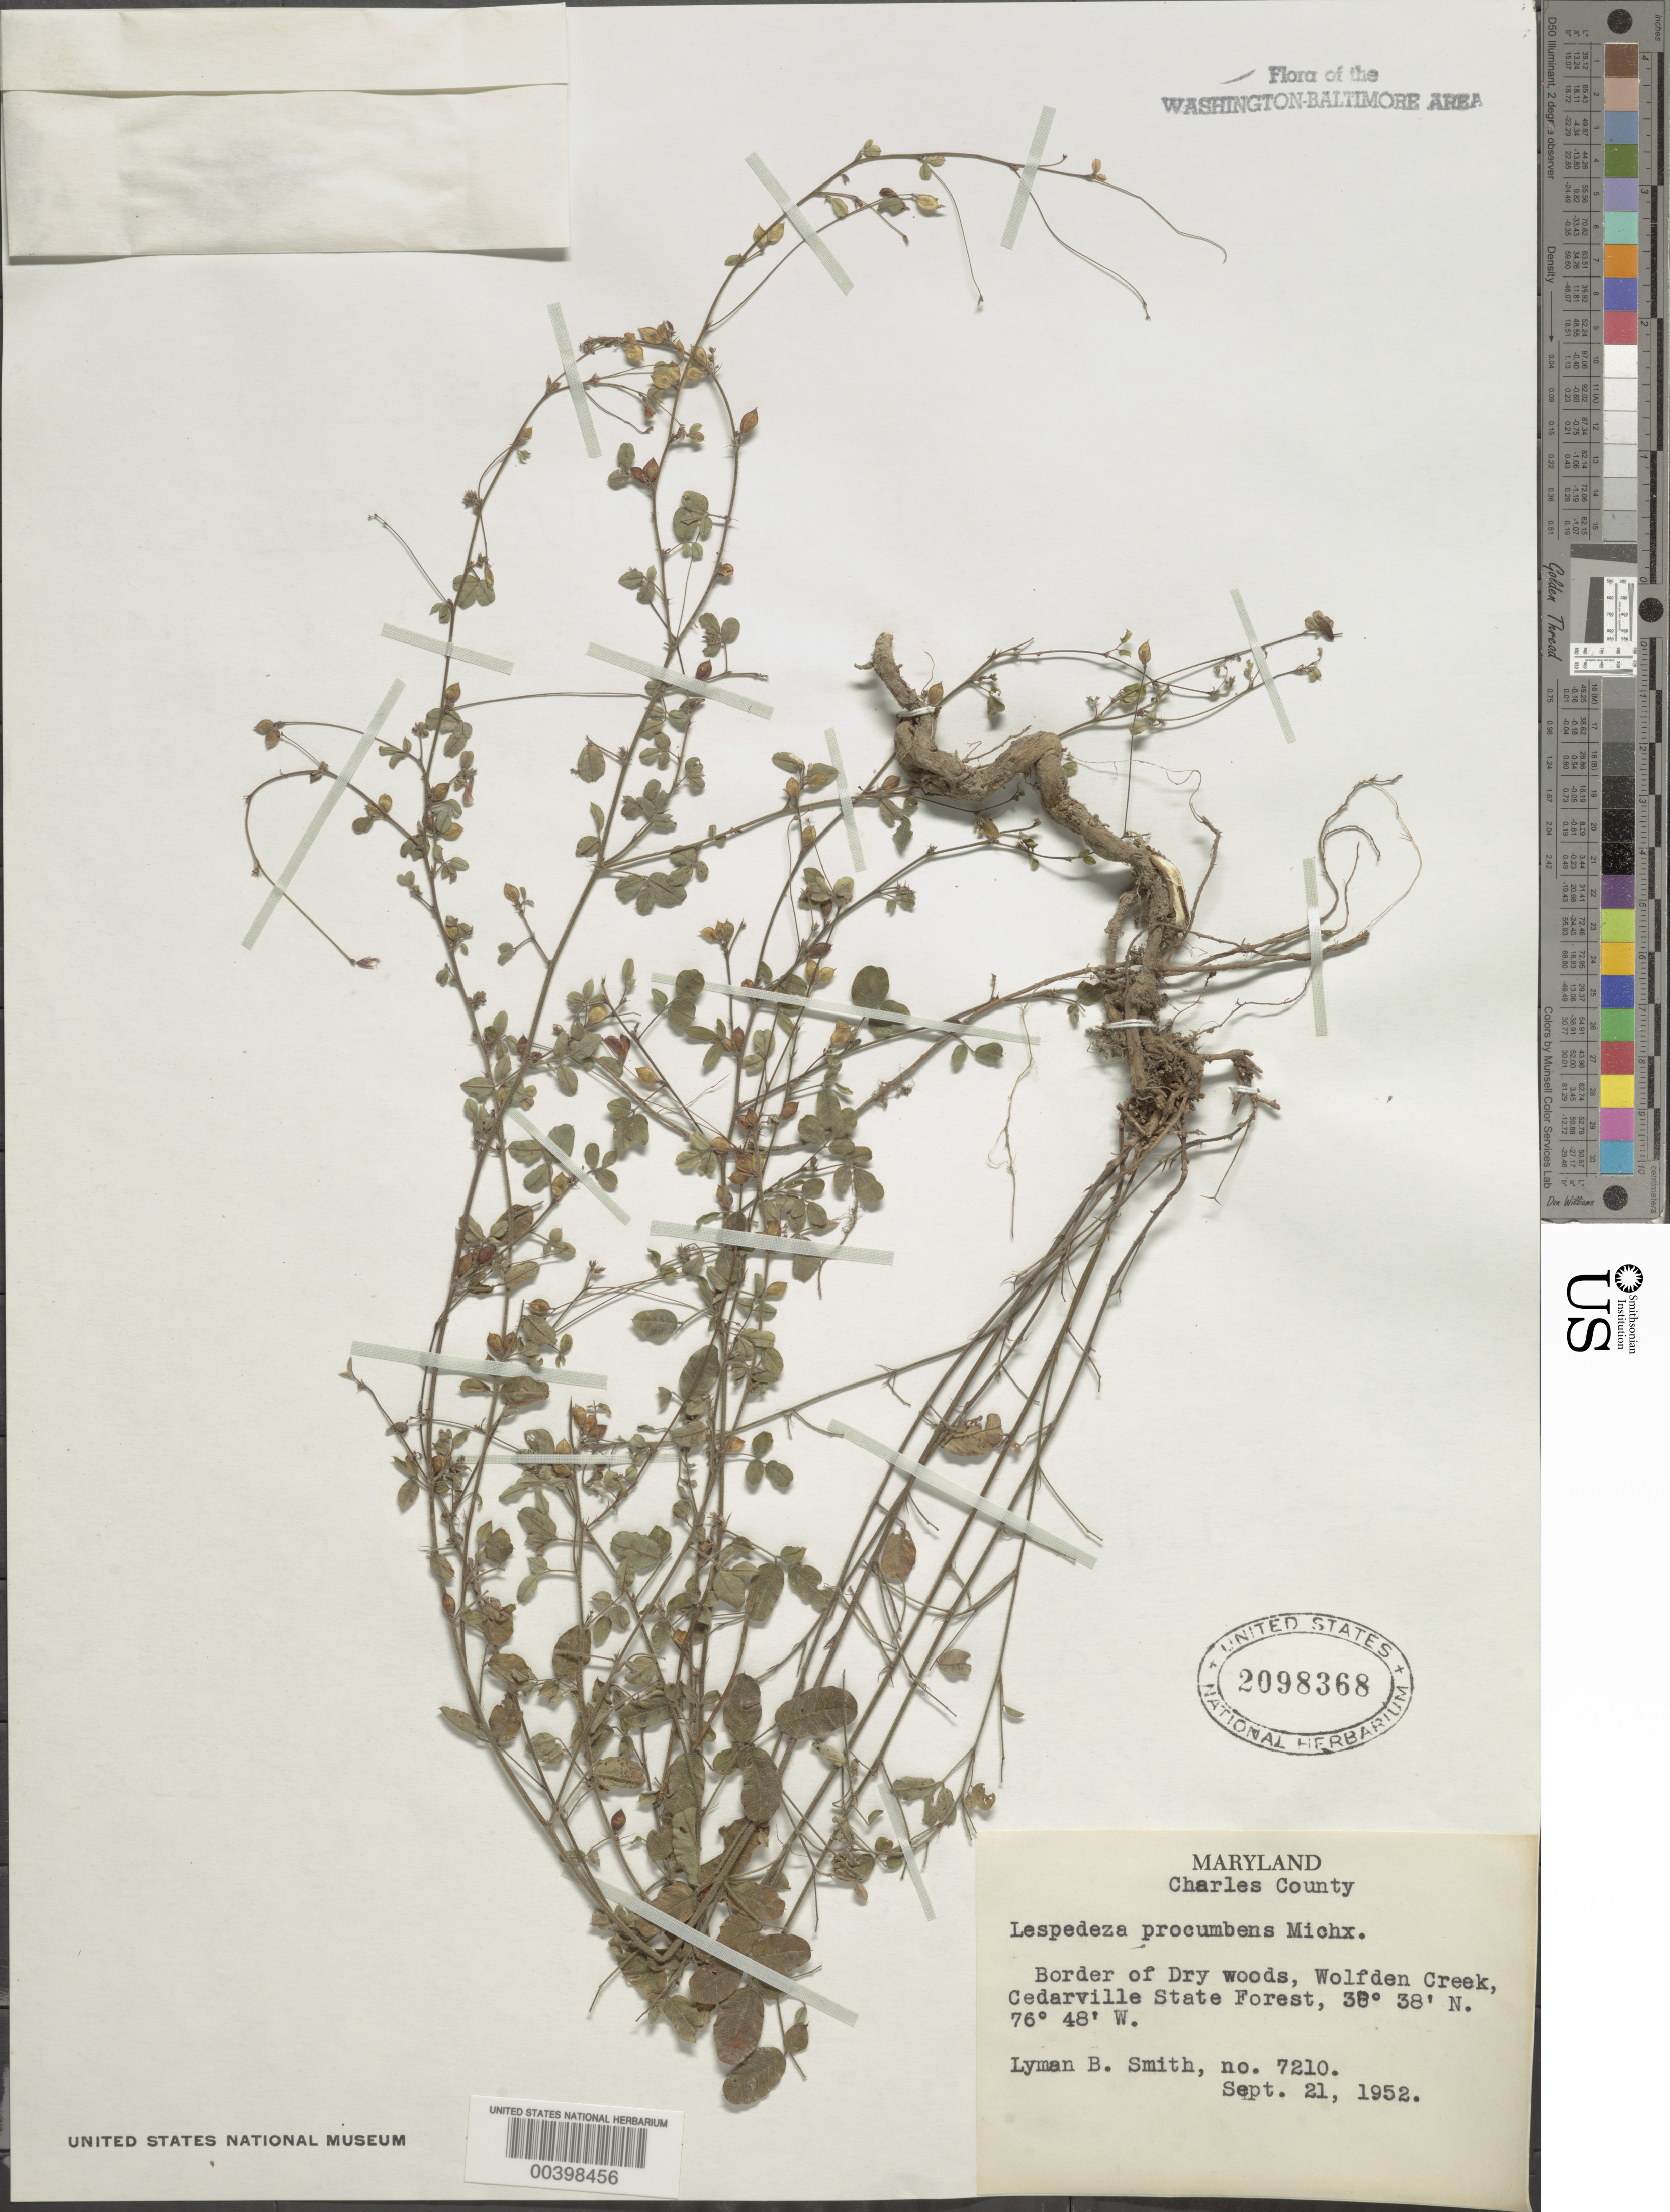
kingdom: Plantae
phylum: Tracheophyta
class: Magnoliopsida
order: Fabales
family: Fabaceae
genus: Lespedeza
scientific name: Lespedeza procumbens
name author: Michx.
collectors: L. Smith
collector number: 7210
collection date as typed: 21 Sep 1952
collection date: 1952-09-21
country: United States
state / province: Maryland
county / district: Charles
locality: Wolfden Creek, Cedarville State Forest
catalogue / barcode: US 2098368